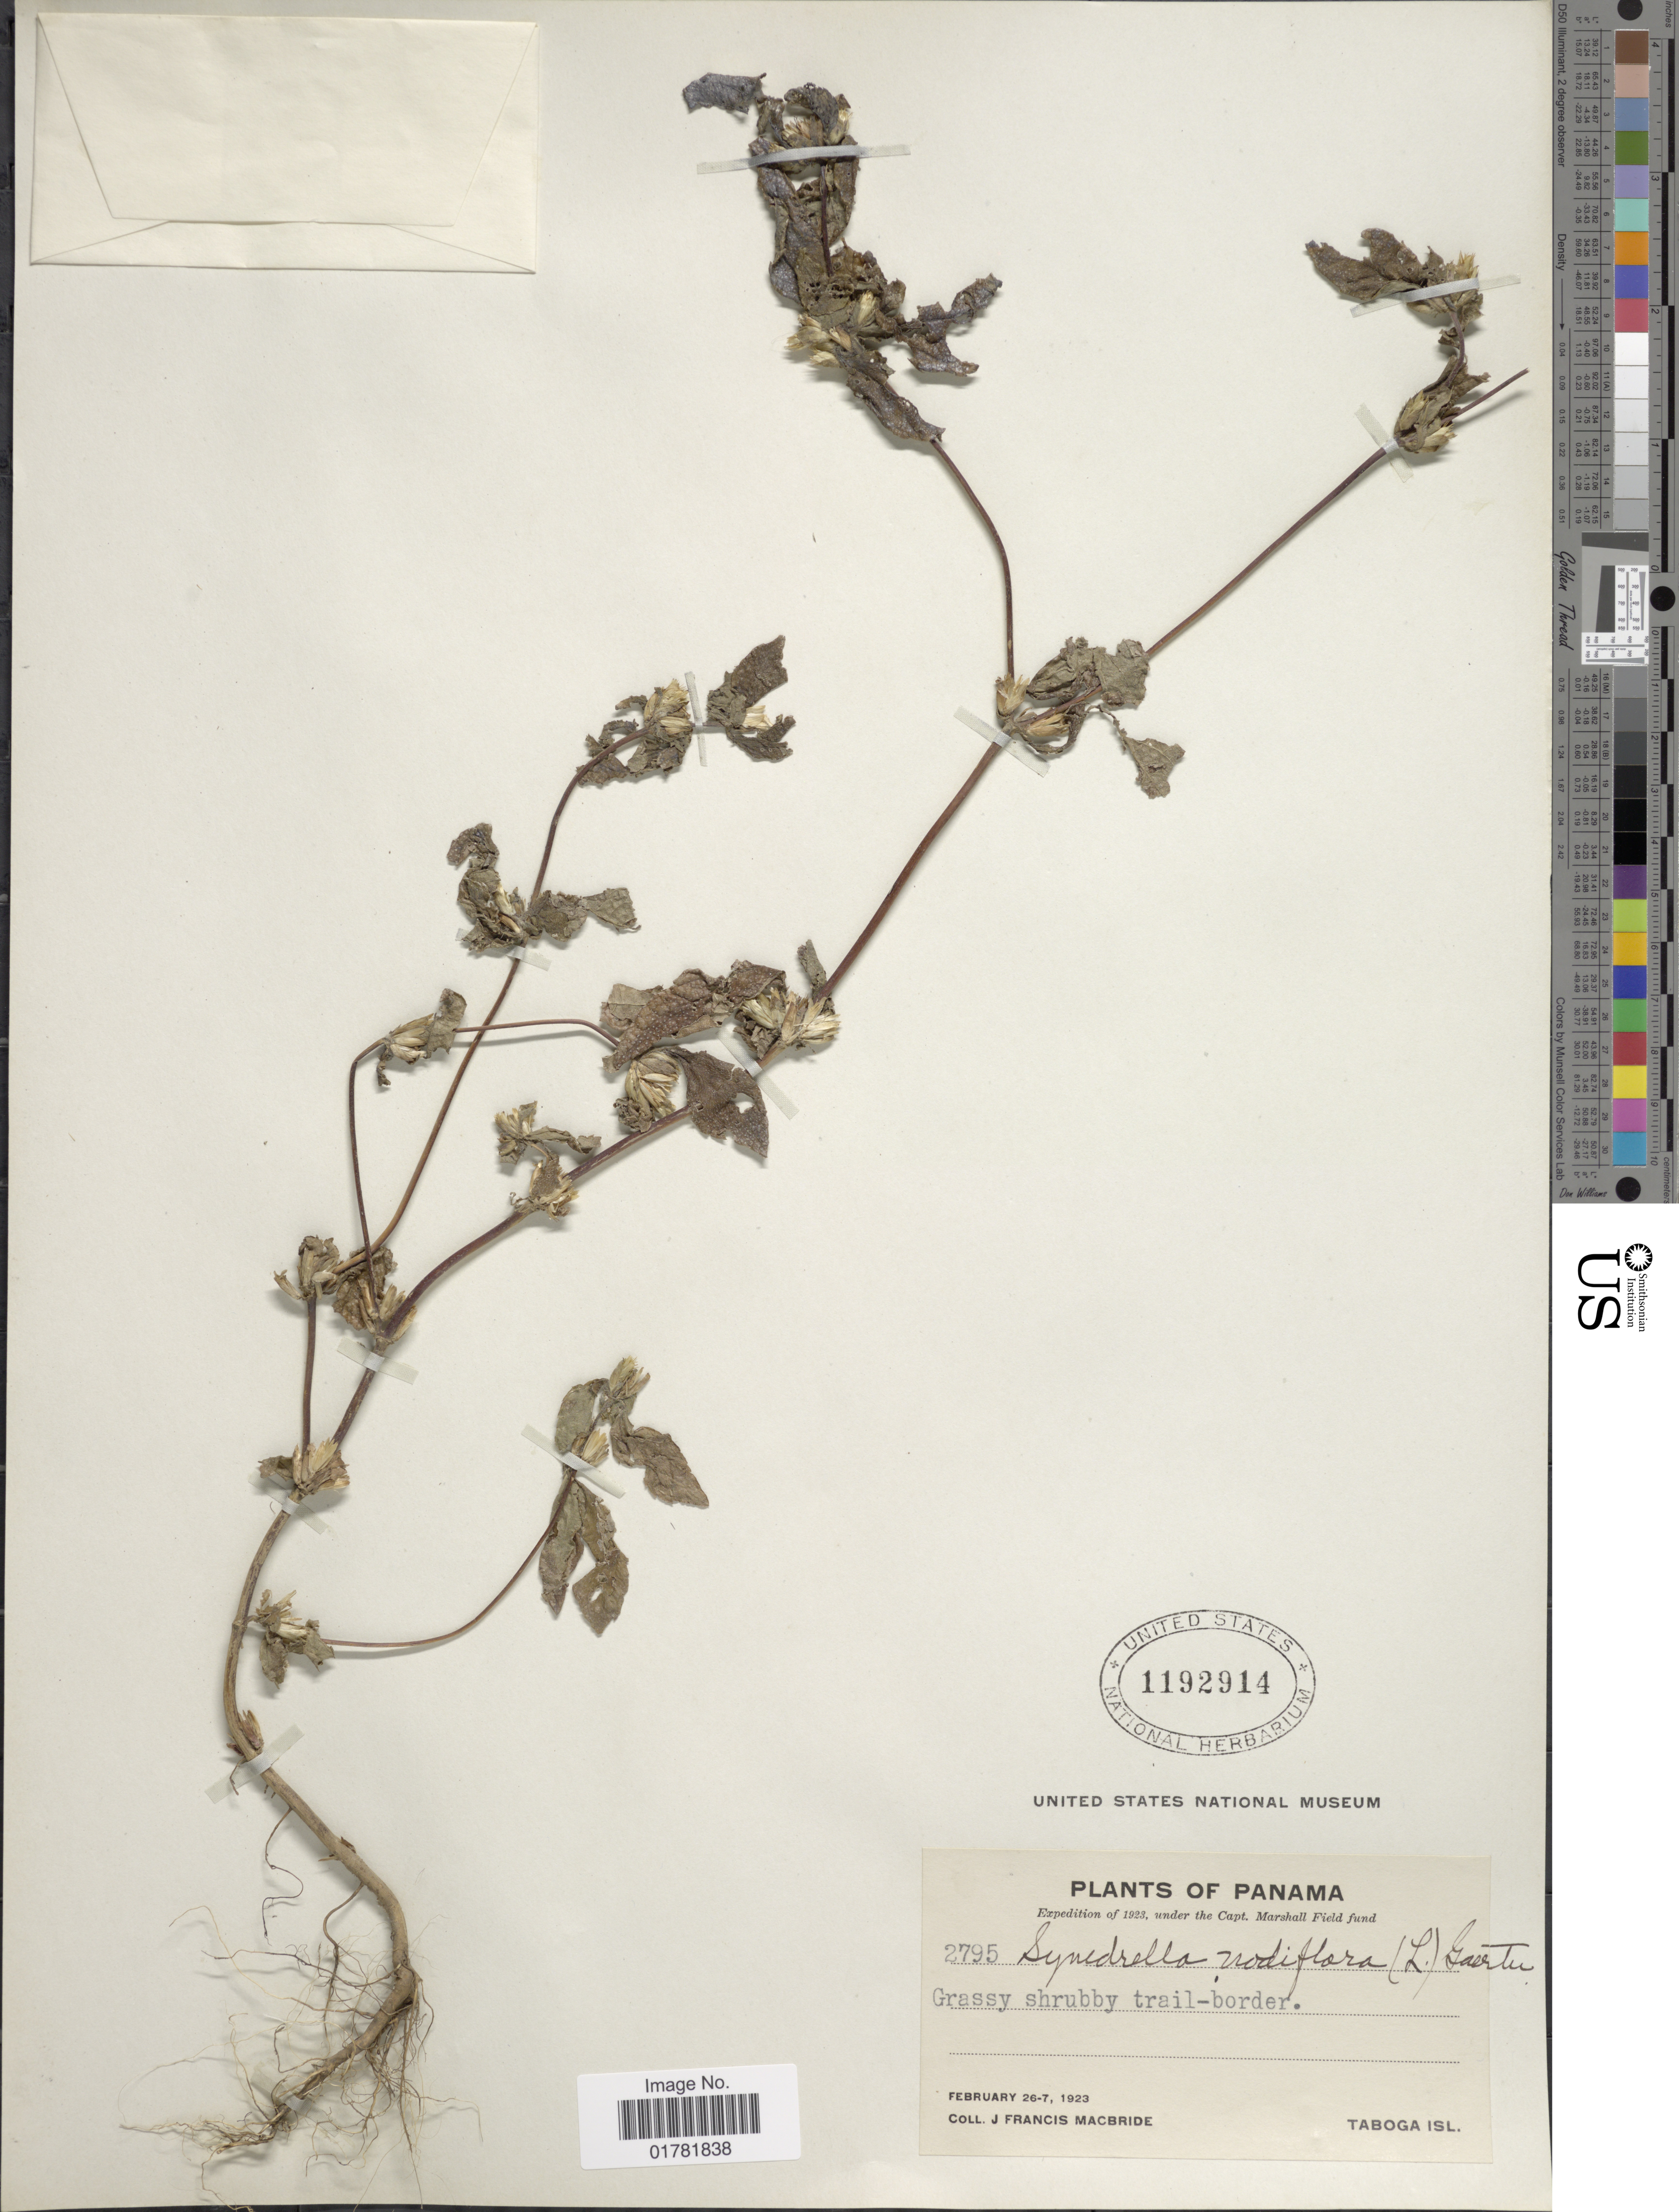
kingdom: Plantae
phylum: Tracheophyta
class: Magnoliopsida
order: Asterales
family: Asteraceae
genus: Synedrella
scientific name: Synedrella nodiflora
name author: (L.) Gaertn.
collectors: J. F. Macbride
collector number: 2795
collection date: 1923-02-07/1923-02-26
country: Panama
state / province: Colón / Panamá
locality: Grassy shrubby trail-border, Taboga Isl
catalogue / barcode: US 1192914